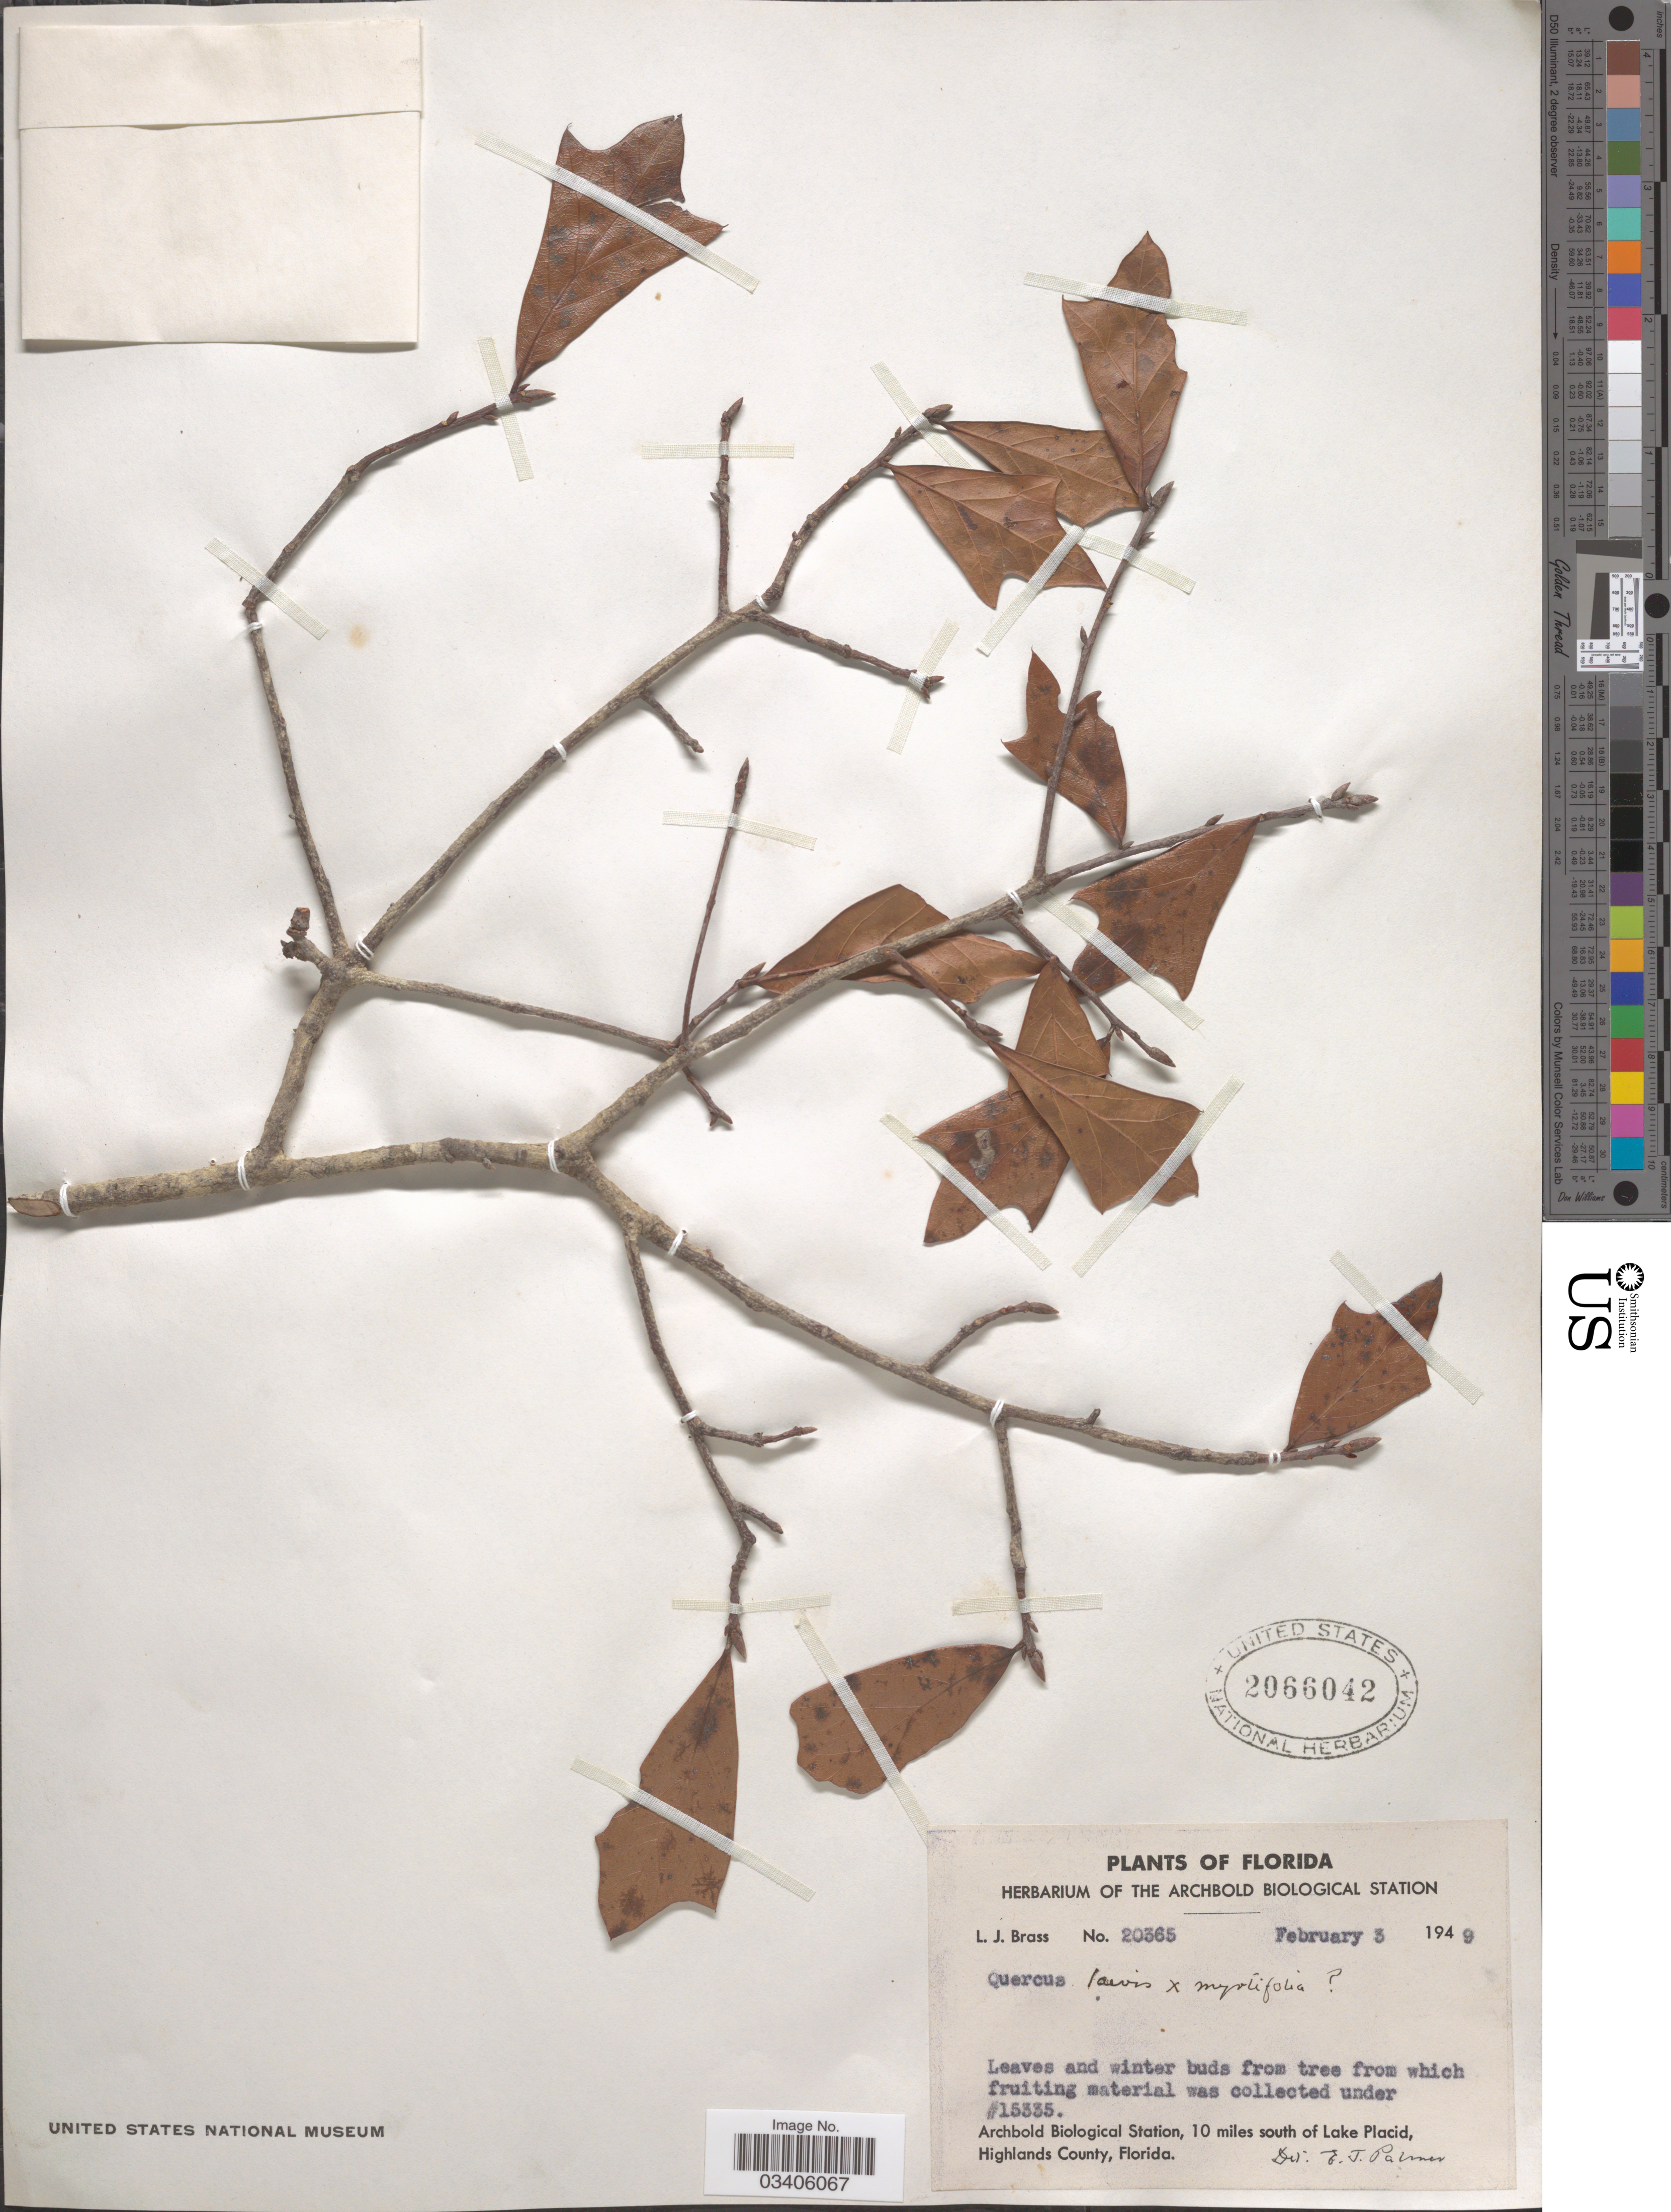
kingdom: Plantae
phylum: Tracheophyta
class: Magnoliopsida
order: Fagales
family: Fagaceae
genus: Quercus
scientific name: Quercus laevis x Q. myrtifolia Willd.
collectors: L. J. Brass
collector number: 20365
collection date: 1949-02-03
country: United States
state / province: Florida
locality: Archbold Biological Station, 10 miles south of Lake Placid, Highlands County.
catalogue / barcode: US 2066042